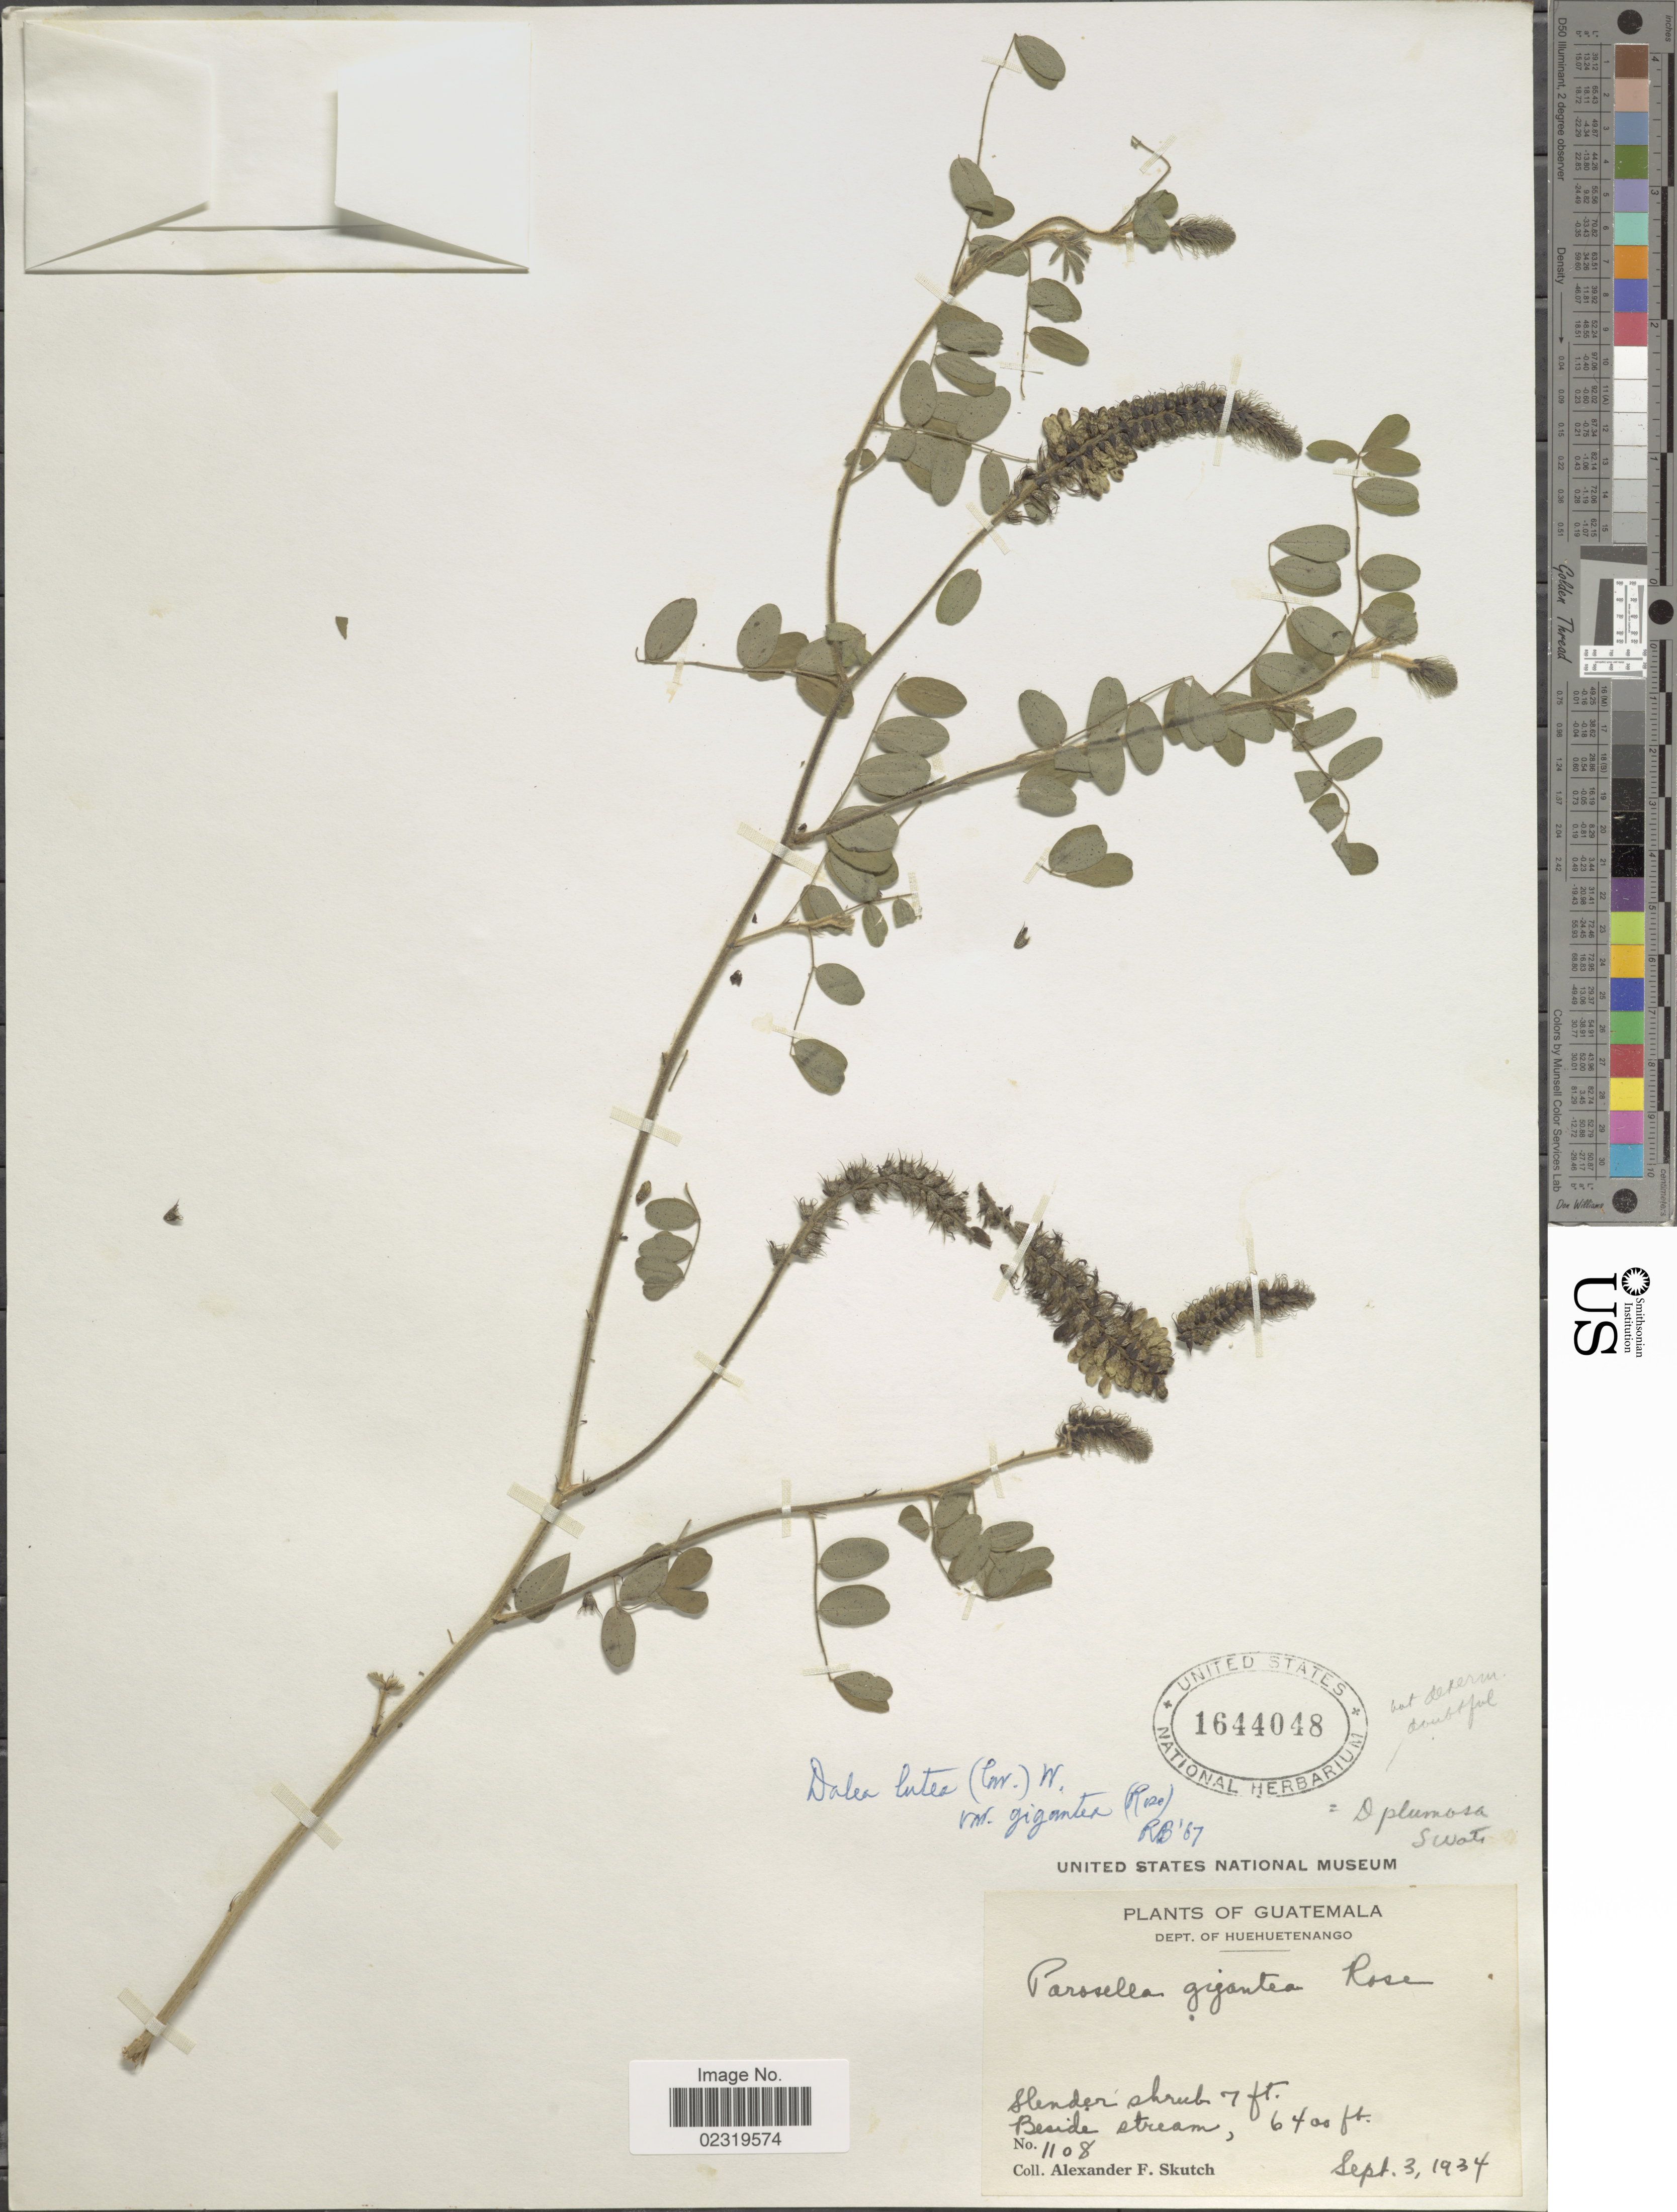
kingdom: Plantae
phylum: Tracheophyta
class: Magnoliopsida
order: Fabales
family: Fabaceae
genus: Dalea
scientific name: Dalea lutea var. gigantea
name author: (Rose) Barneby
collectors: A. F. Skutch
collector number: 1108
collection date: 1934-09-03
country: Guatemala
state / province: Huehuetenango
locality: Dept. of Huehuetenango, Beside stream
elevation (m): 1951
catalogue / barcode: US 1644048